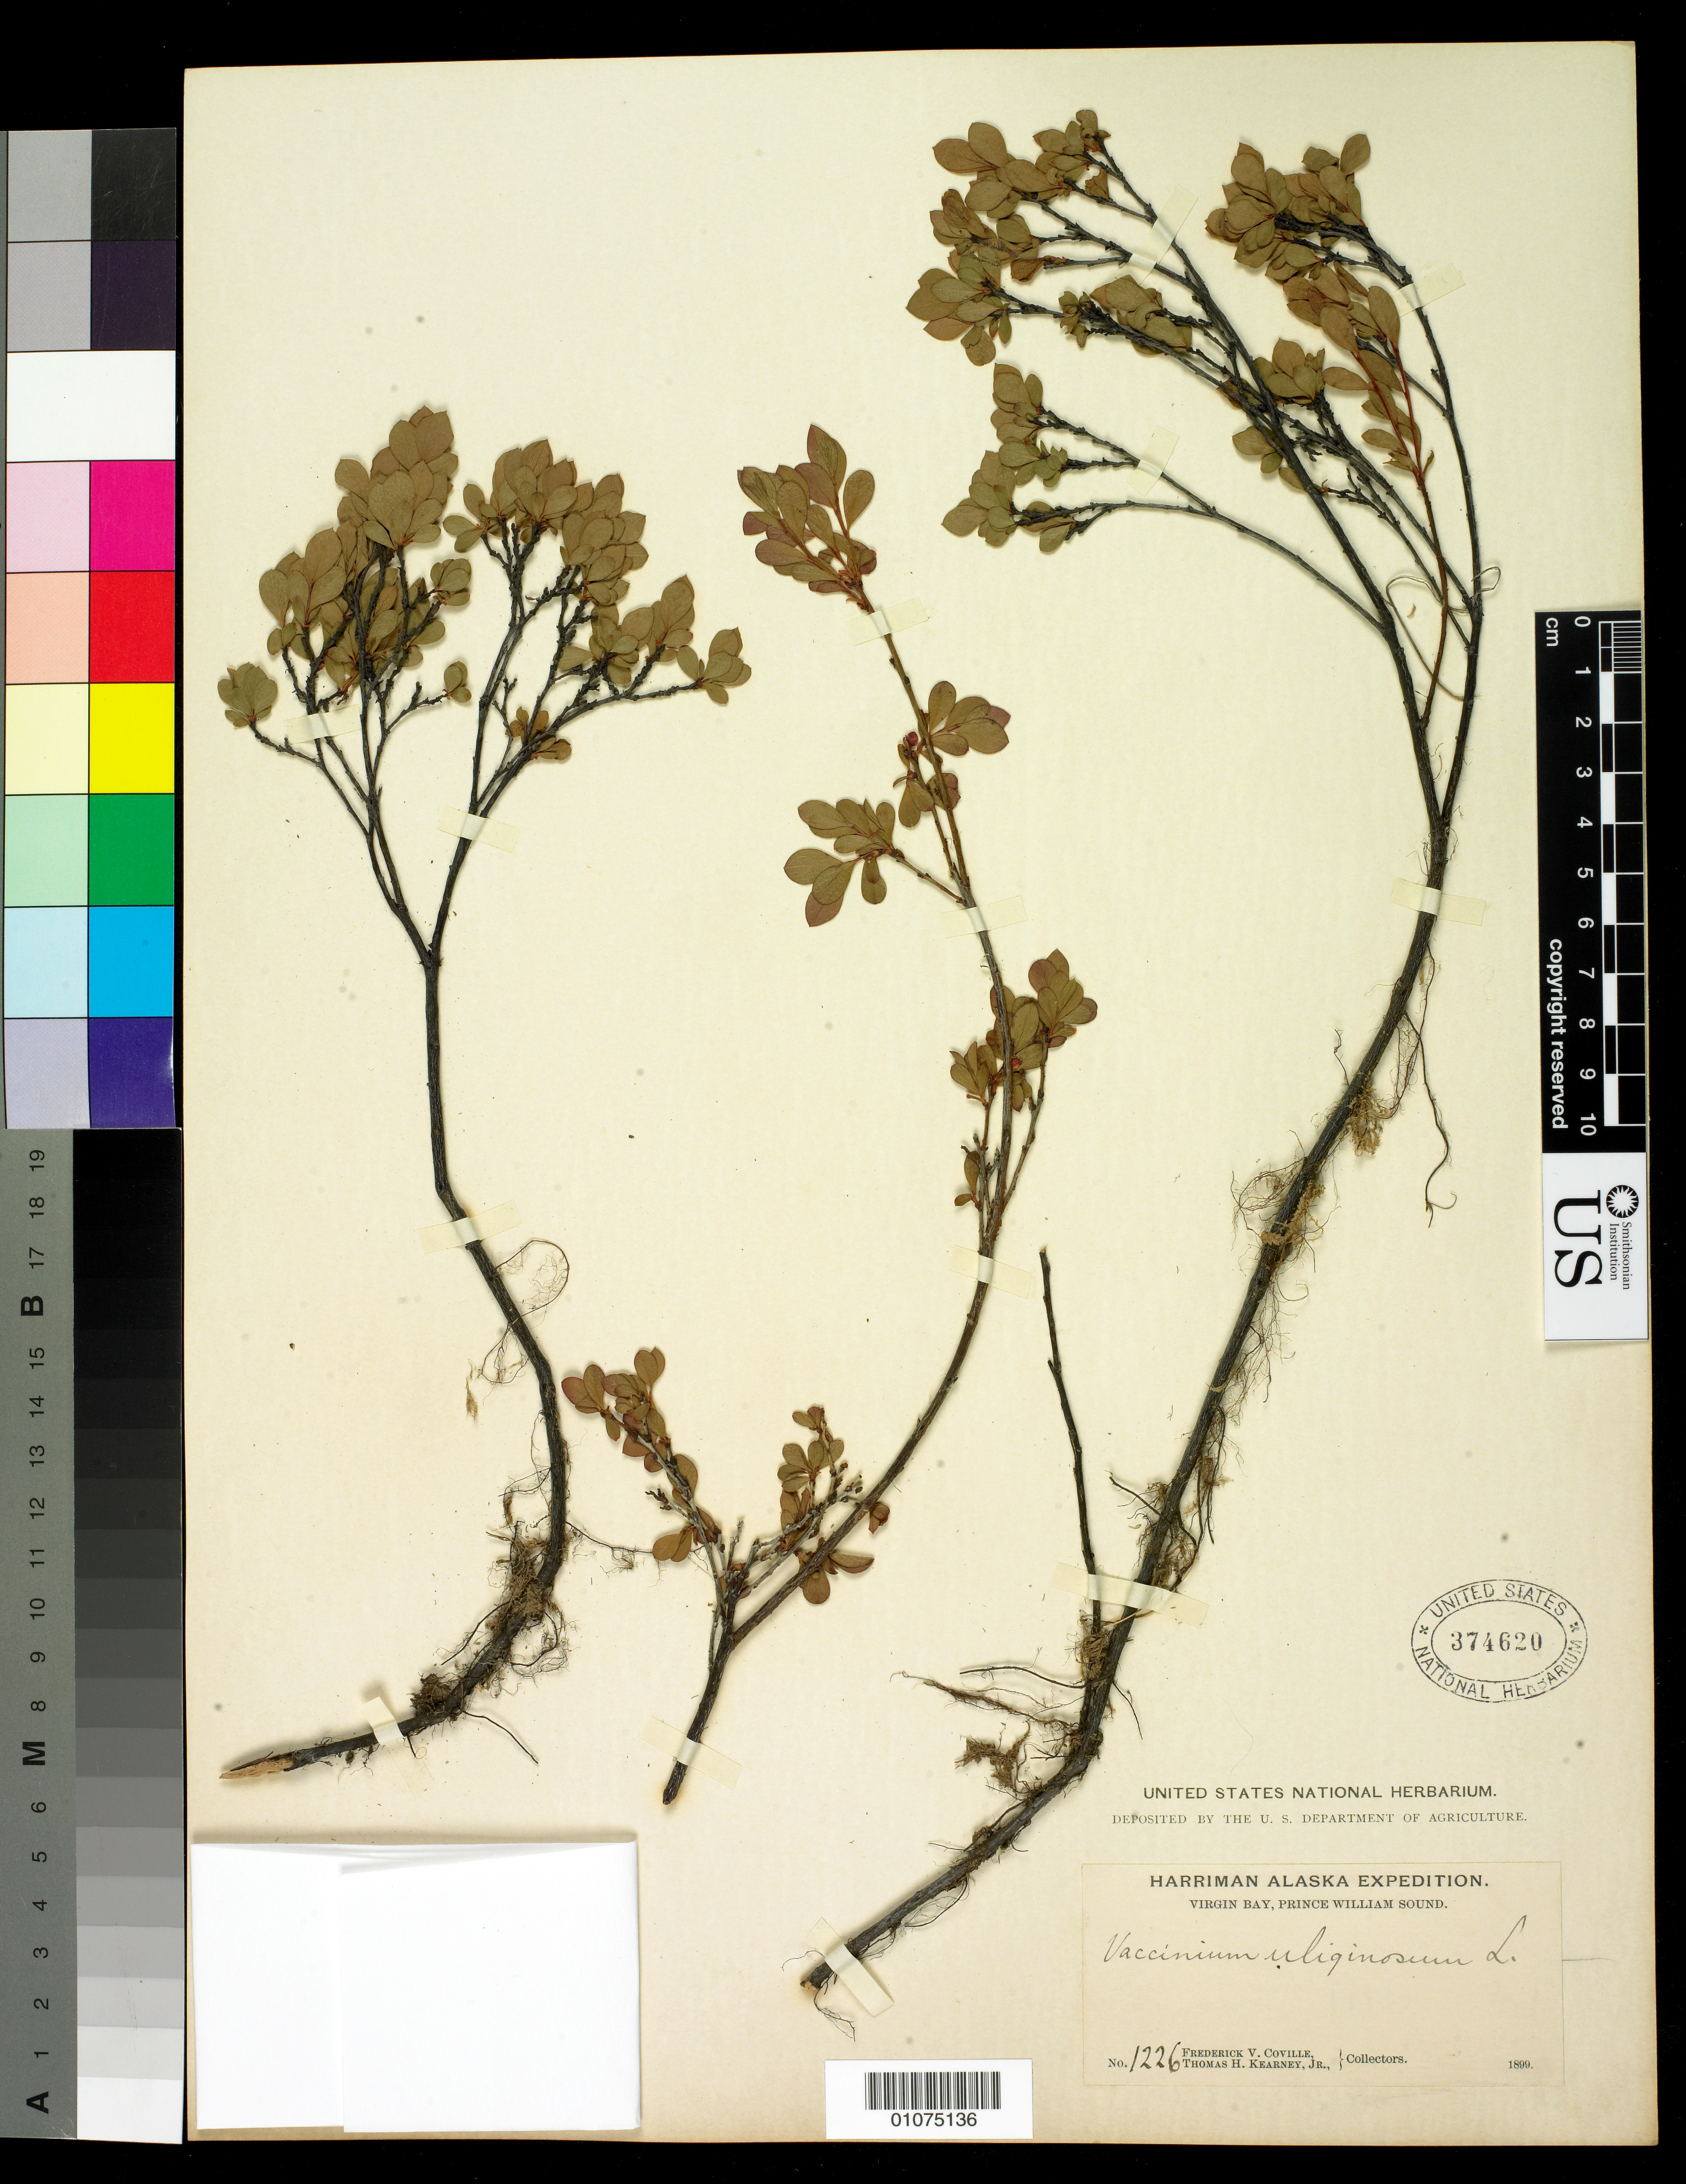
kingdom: Plantae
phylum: Tracheophyta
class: Magnoliopsida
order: Ericales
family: Ericaceae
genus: Vaccinium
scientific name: Vaccinium uliginosum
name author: L.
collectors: F. V. Coville & T. H. Kearney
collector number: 1226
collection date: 1899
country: United States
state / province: Alaska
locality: Virgin Bay, Prince William Sound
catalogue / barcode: US 374620